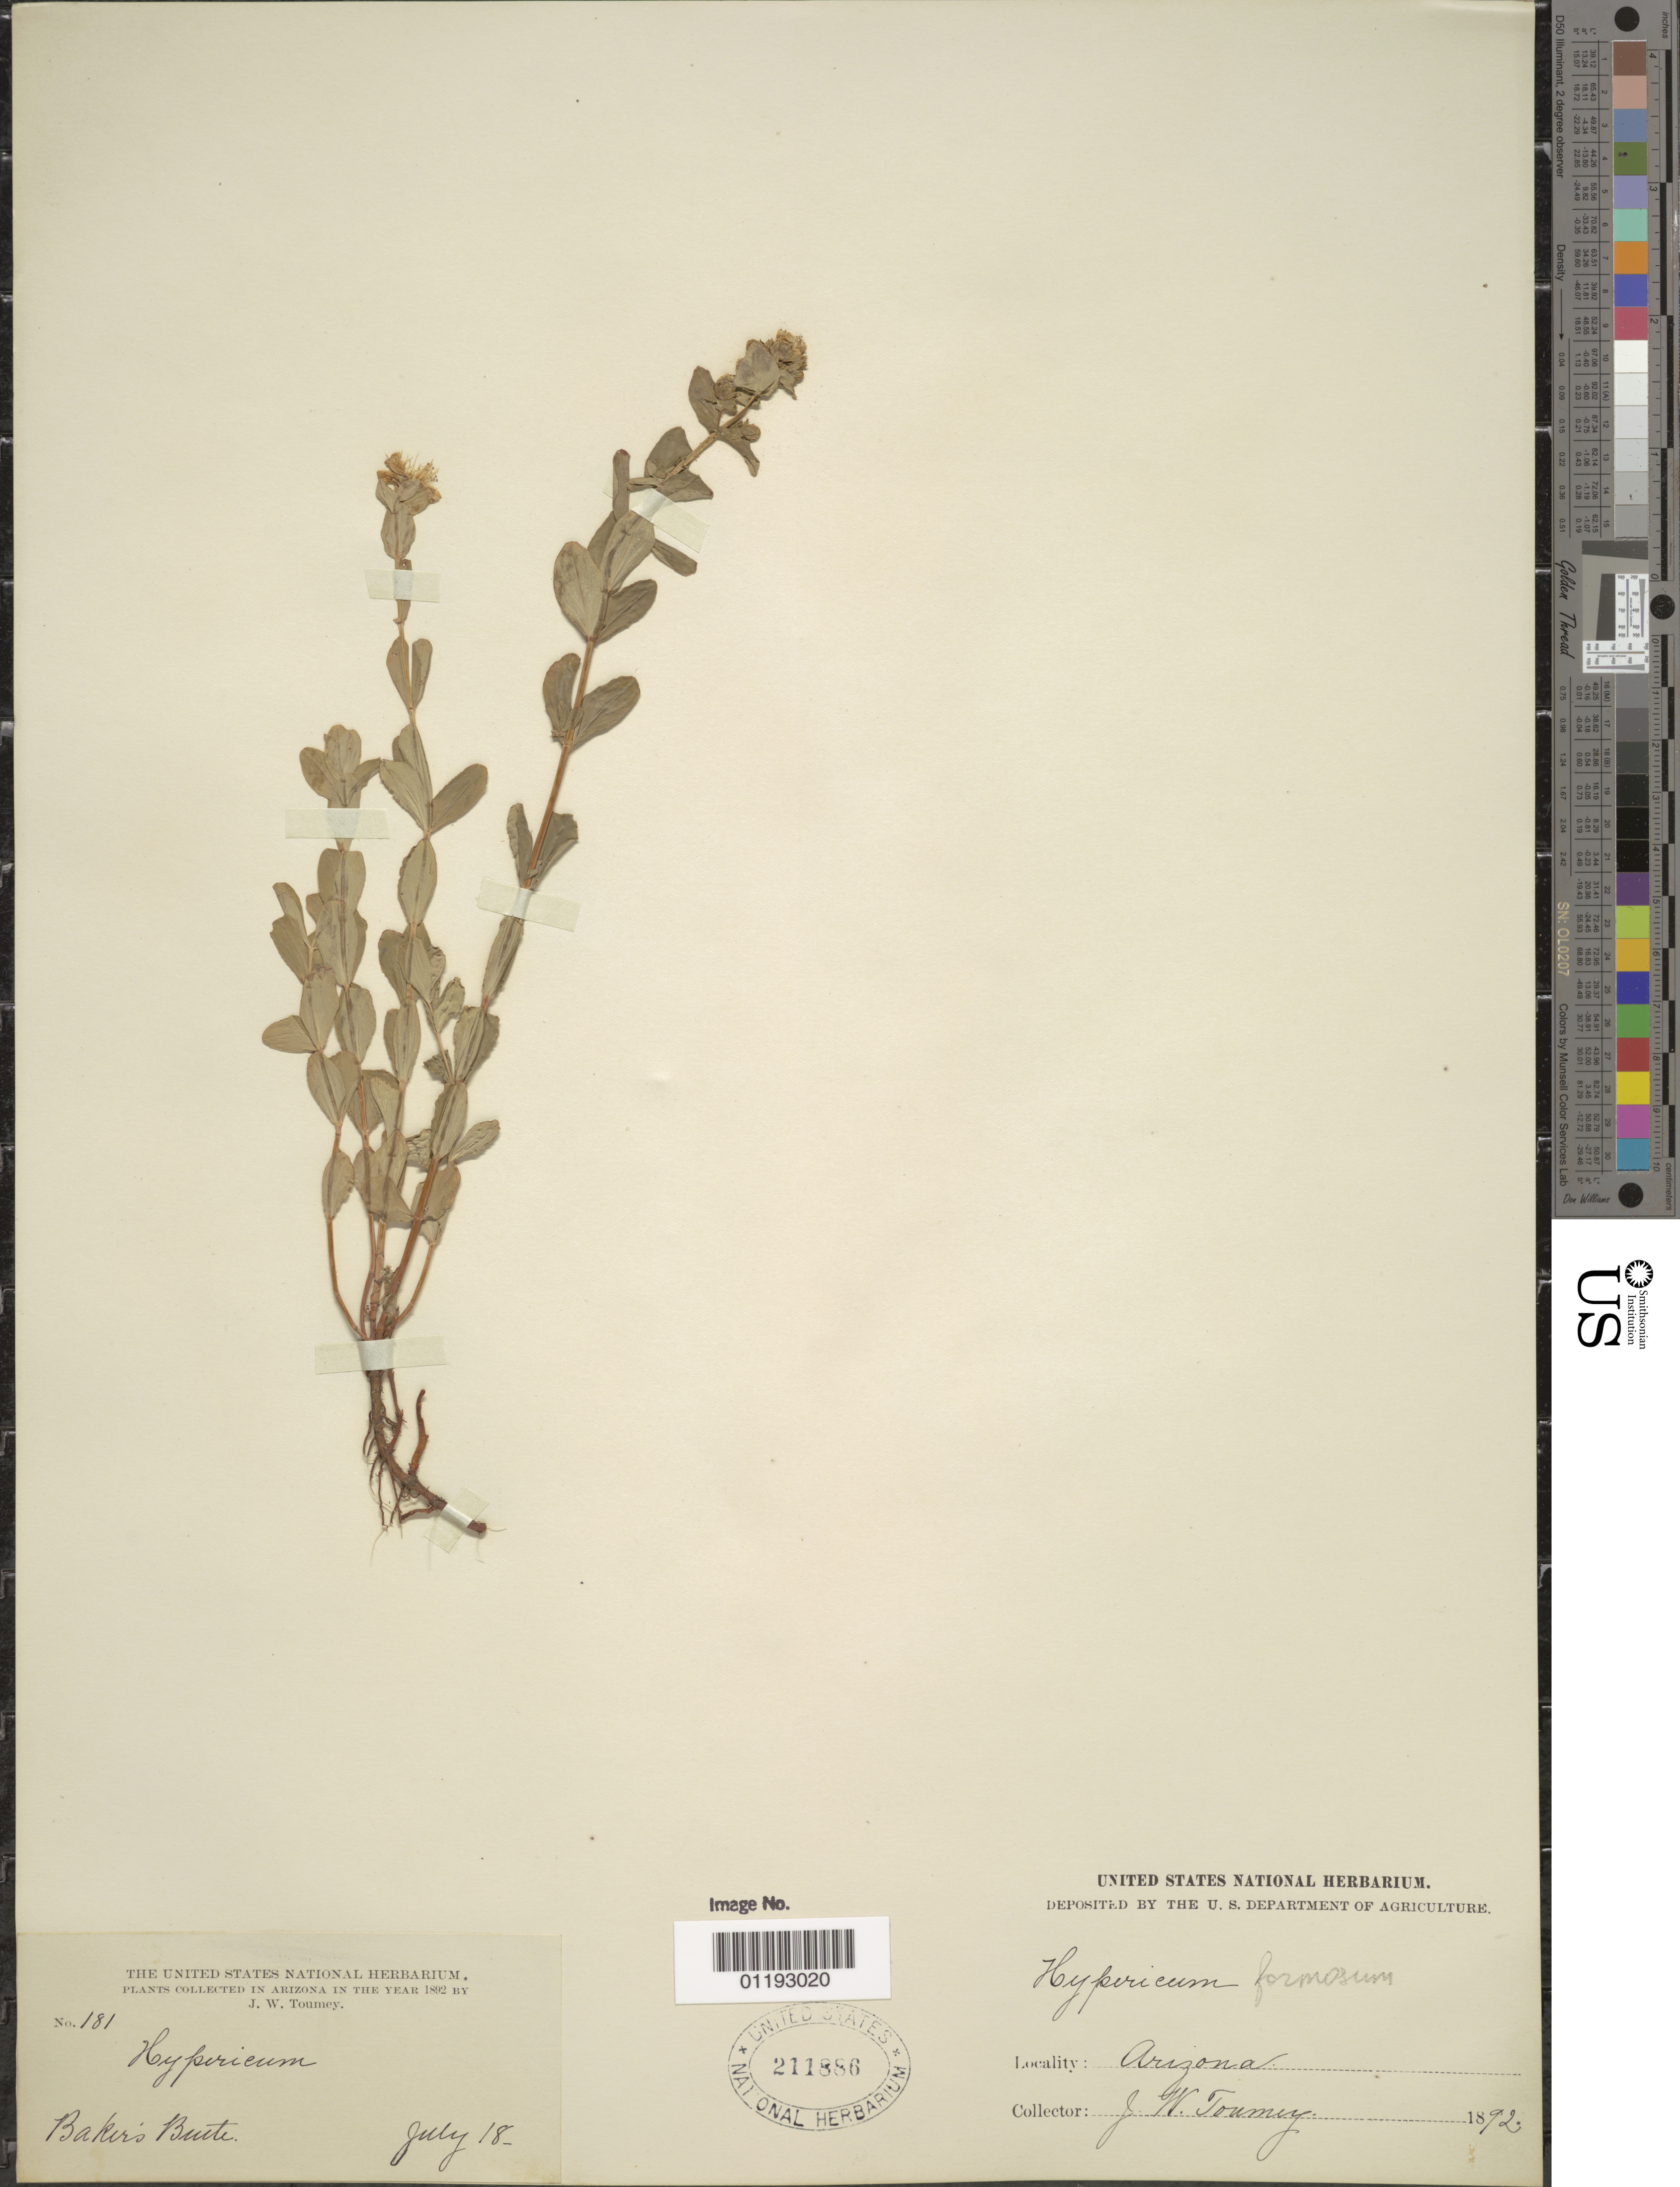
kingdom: Plantae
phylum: Tracheophyta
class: Magnoliopsida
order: Malpighiales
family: Hypericaceae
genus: Hypericum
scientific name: Hypericum formosum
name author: Kunth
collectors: J. W. Toumey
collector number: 181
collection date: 1892-07-18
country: United States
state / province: Arizona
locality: Baker Butte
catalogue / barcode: US 211886